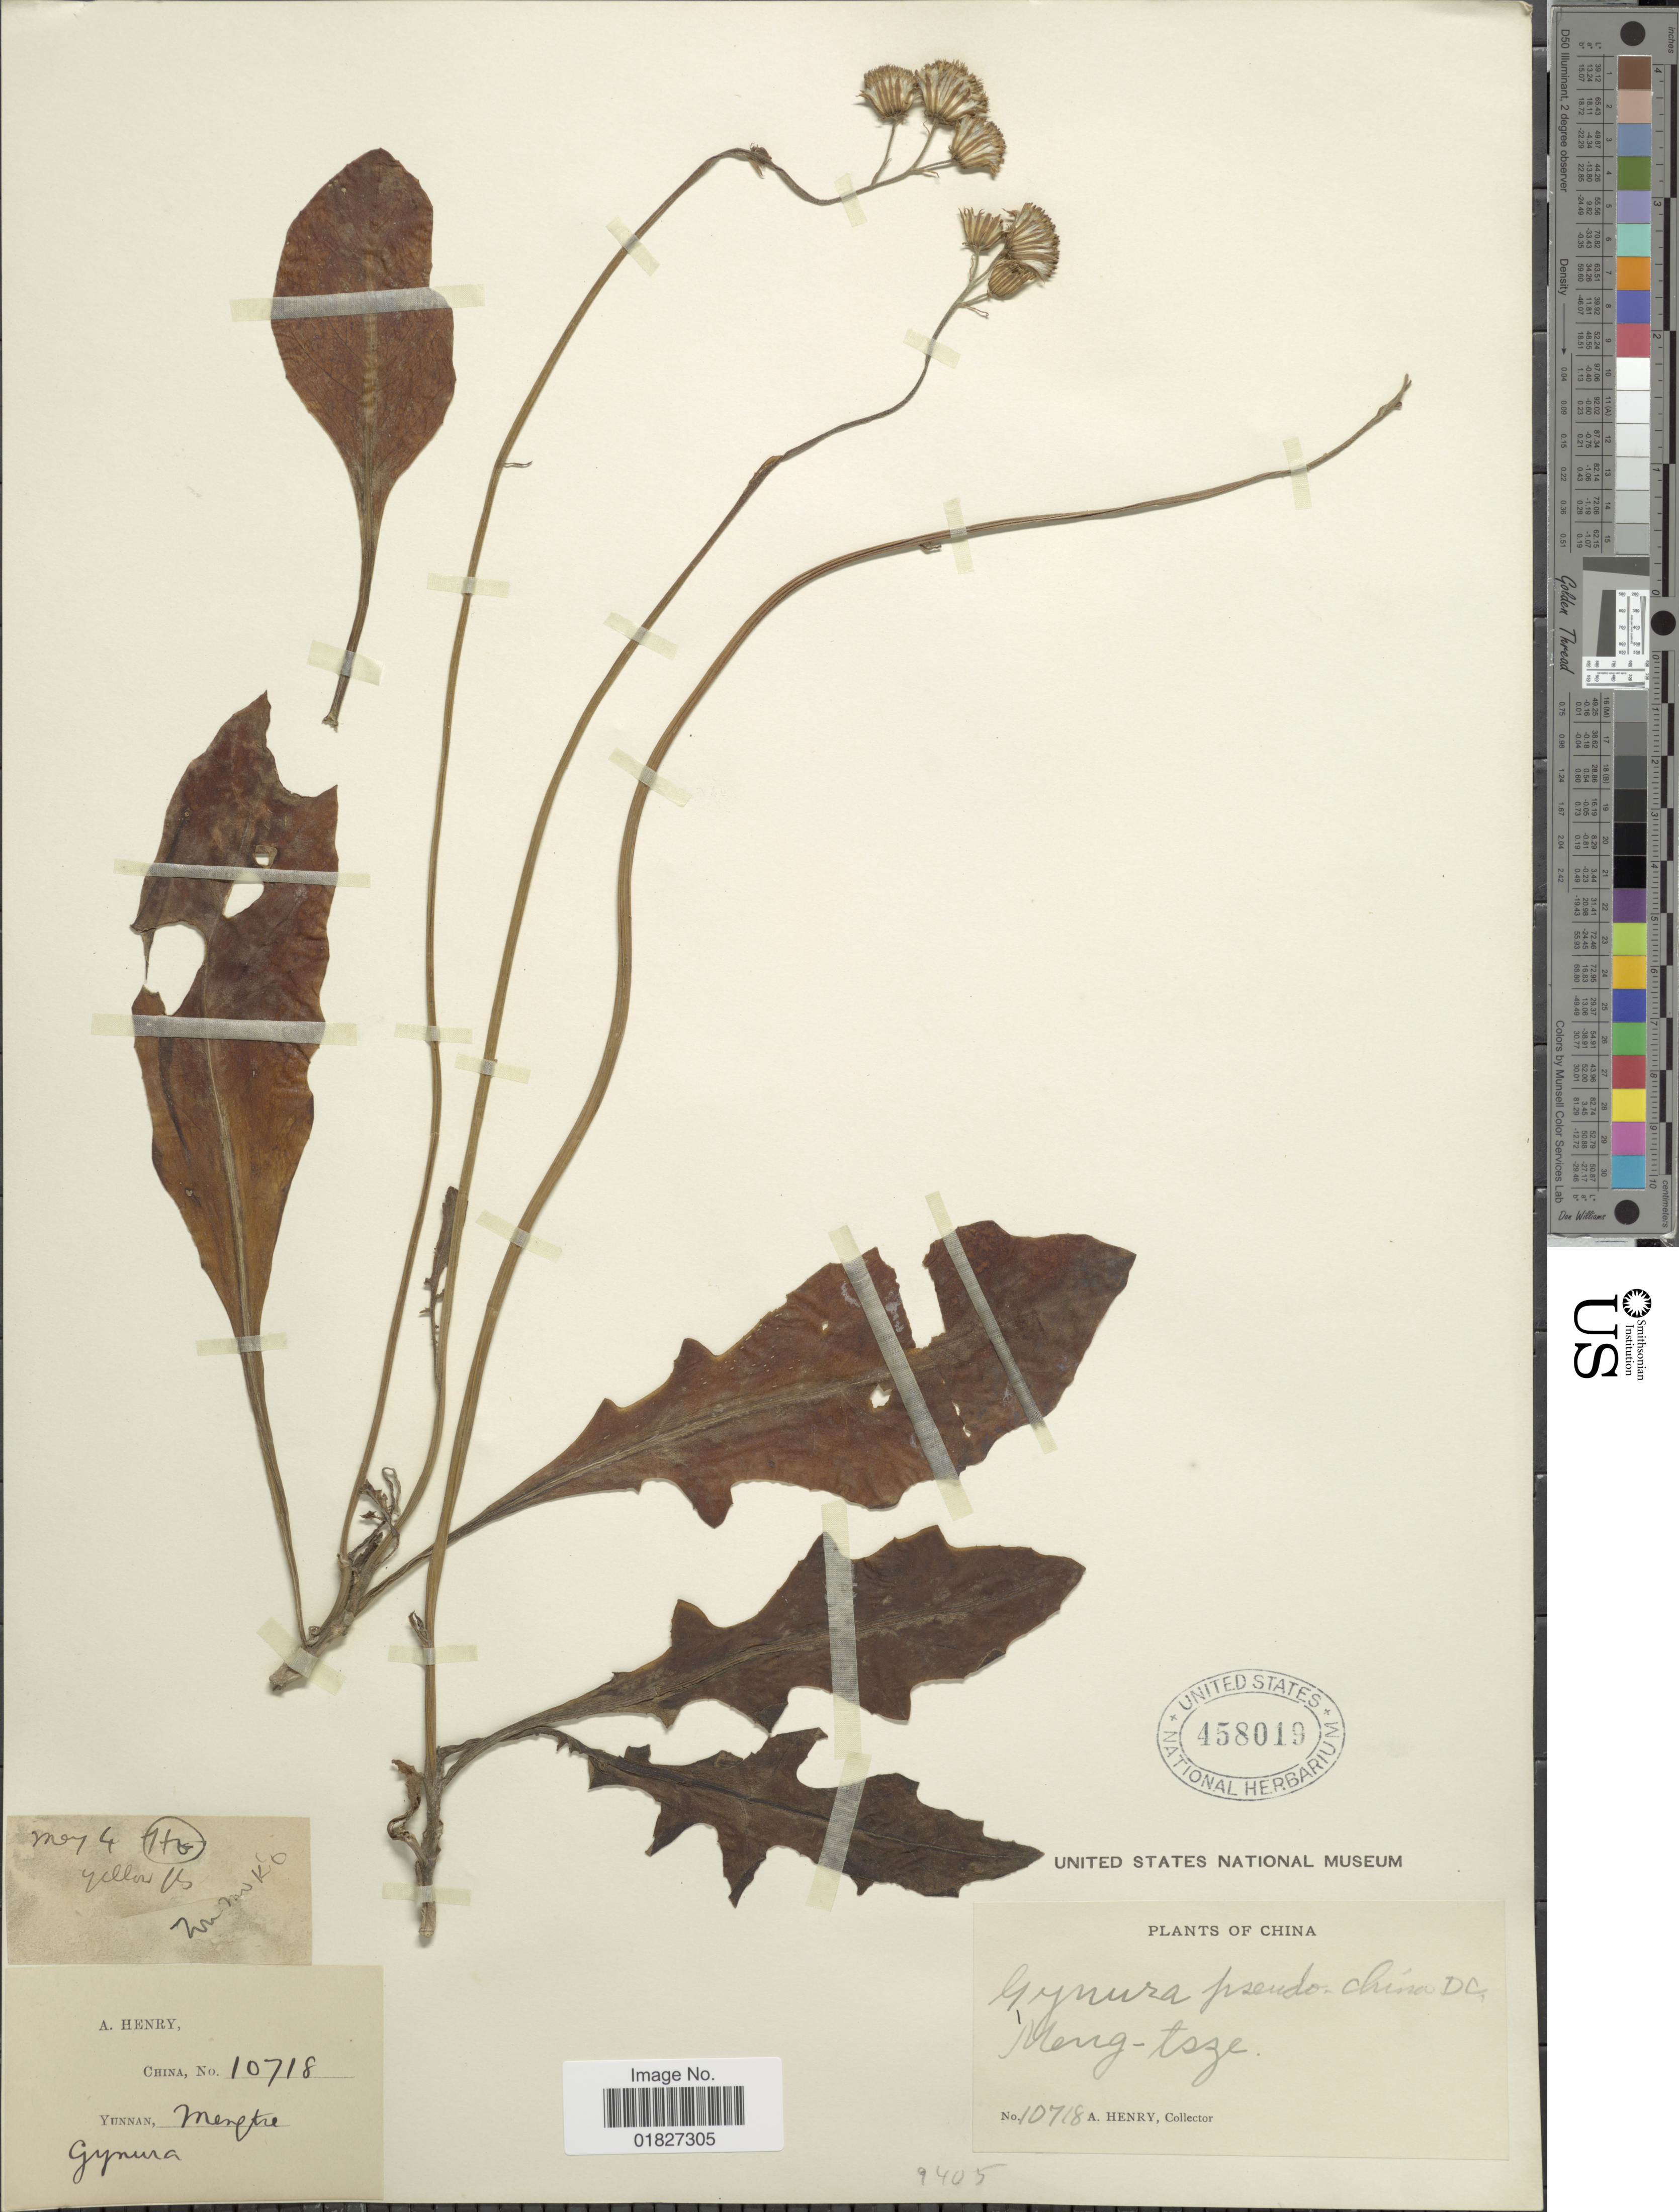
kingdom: Plantae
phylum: Tracheophyta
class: Magnoliopsida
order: Asterales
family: Asteraceae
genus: Gynura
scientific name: Gynura pseudochina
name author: (L.) DC.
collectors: A. Henry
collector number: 10718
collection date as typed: Transcribed d/m/y: /5/4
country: China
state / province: Yunnan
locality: Mengtze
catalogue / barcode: US 458019